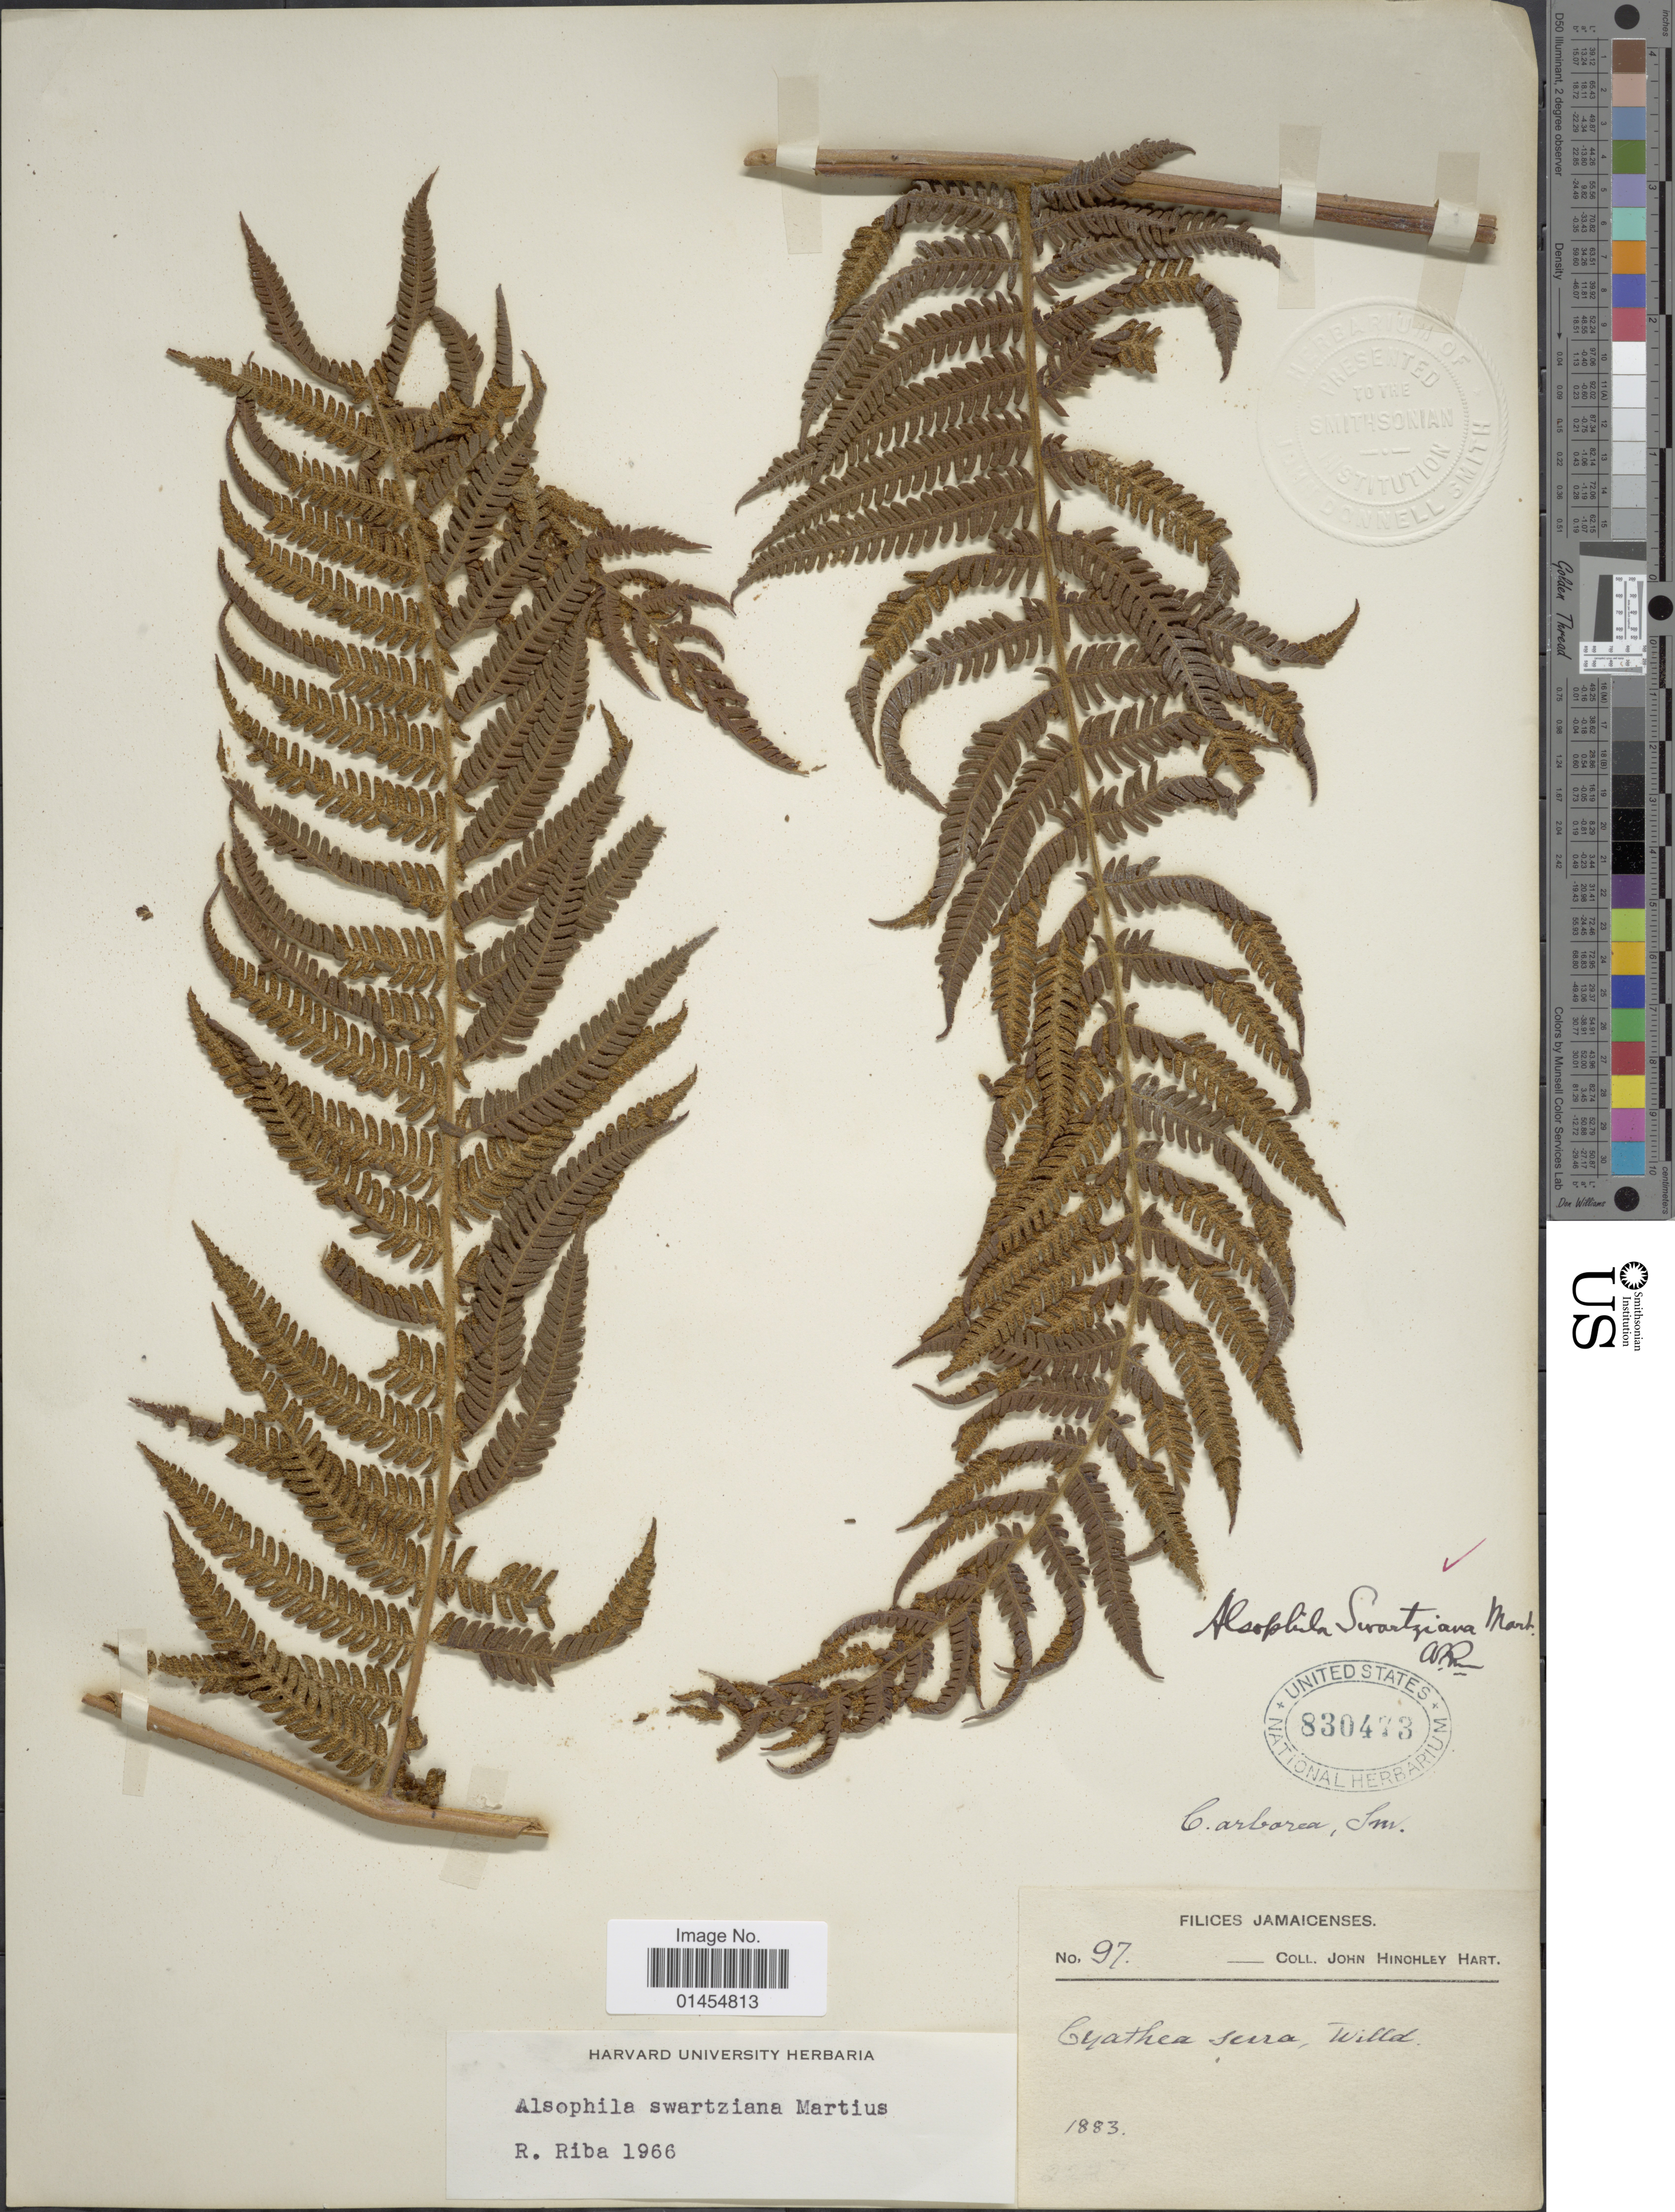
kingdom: Plantae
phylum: Tracheophyta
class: Polypodiopsida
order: Cyatheales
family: Cyatheaceae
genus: Alsophila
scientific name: Alsophila swartziana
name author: Mart.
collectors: J. H. Hart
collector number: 97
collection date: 1883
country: Jamaica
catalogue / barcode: US 830473